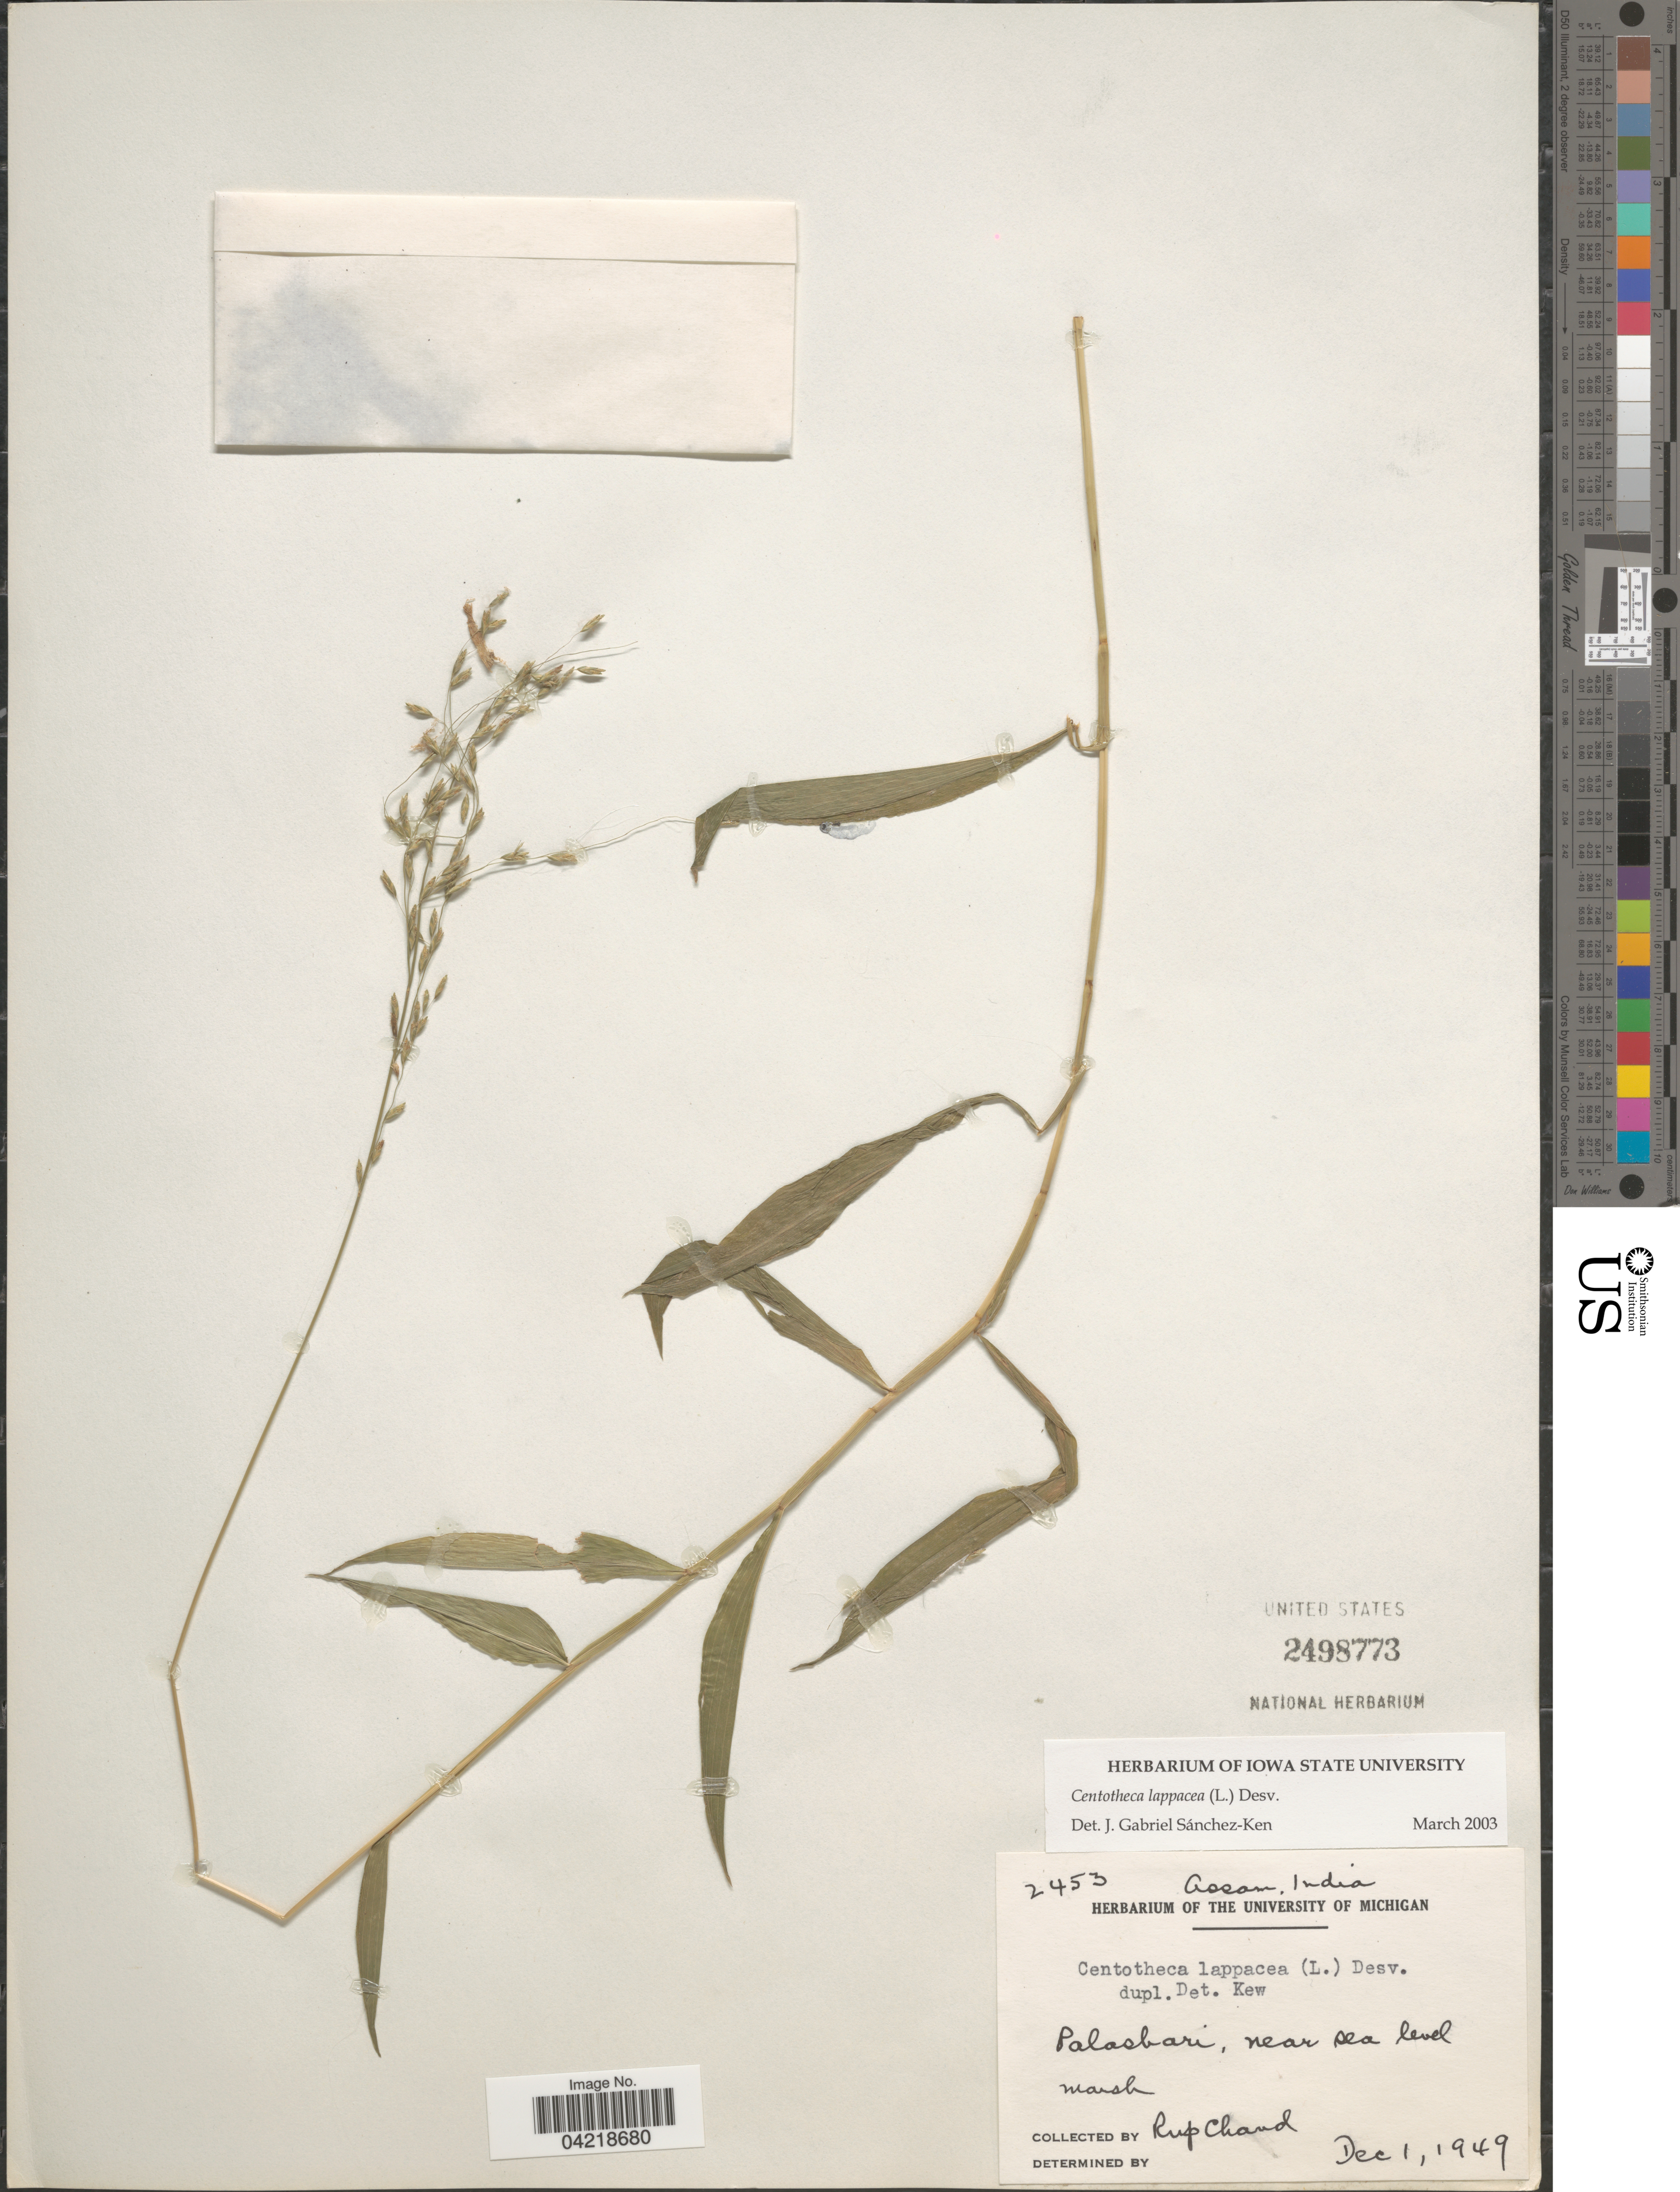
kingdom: Plantae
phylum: Tracheophyta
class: Liliopsida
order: Poales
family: Poaceae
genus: Centotheca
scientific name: Centotheca lappacea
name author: (L.) Desv.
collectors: R. Chand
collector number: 2453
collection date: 1949-12-01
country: India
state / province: Assam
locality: Palasbari.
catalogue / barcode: US 2498773